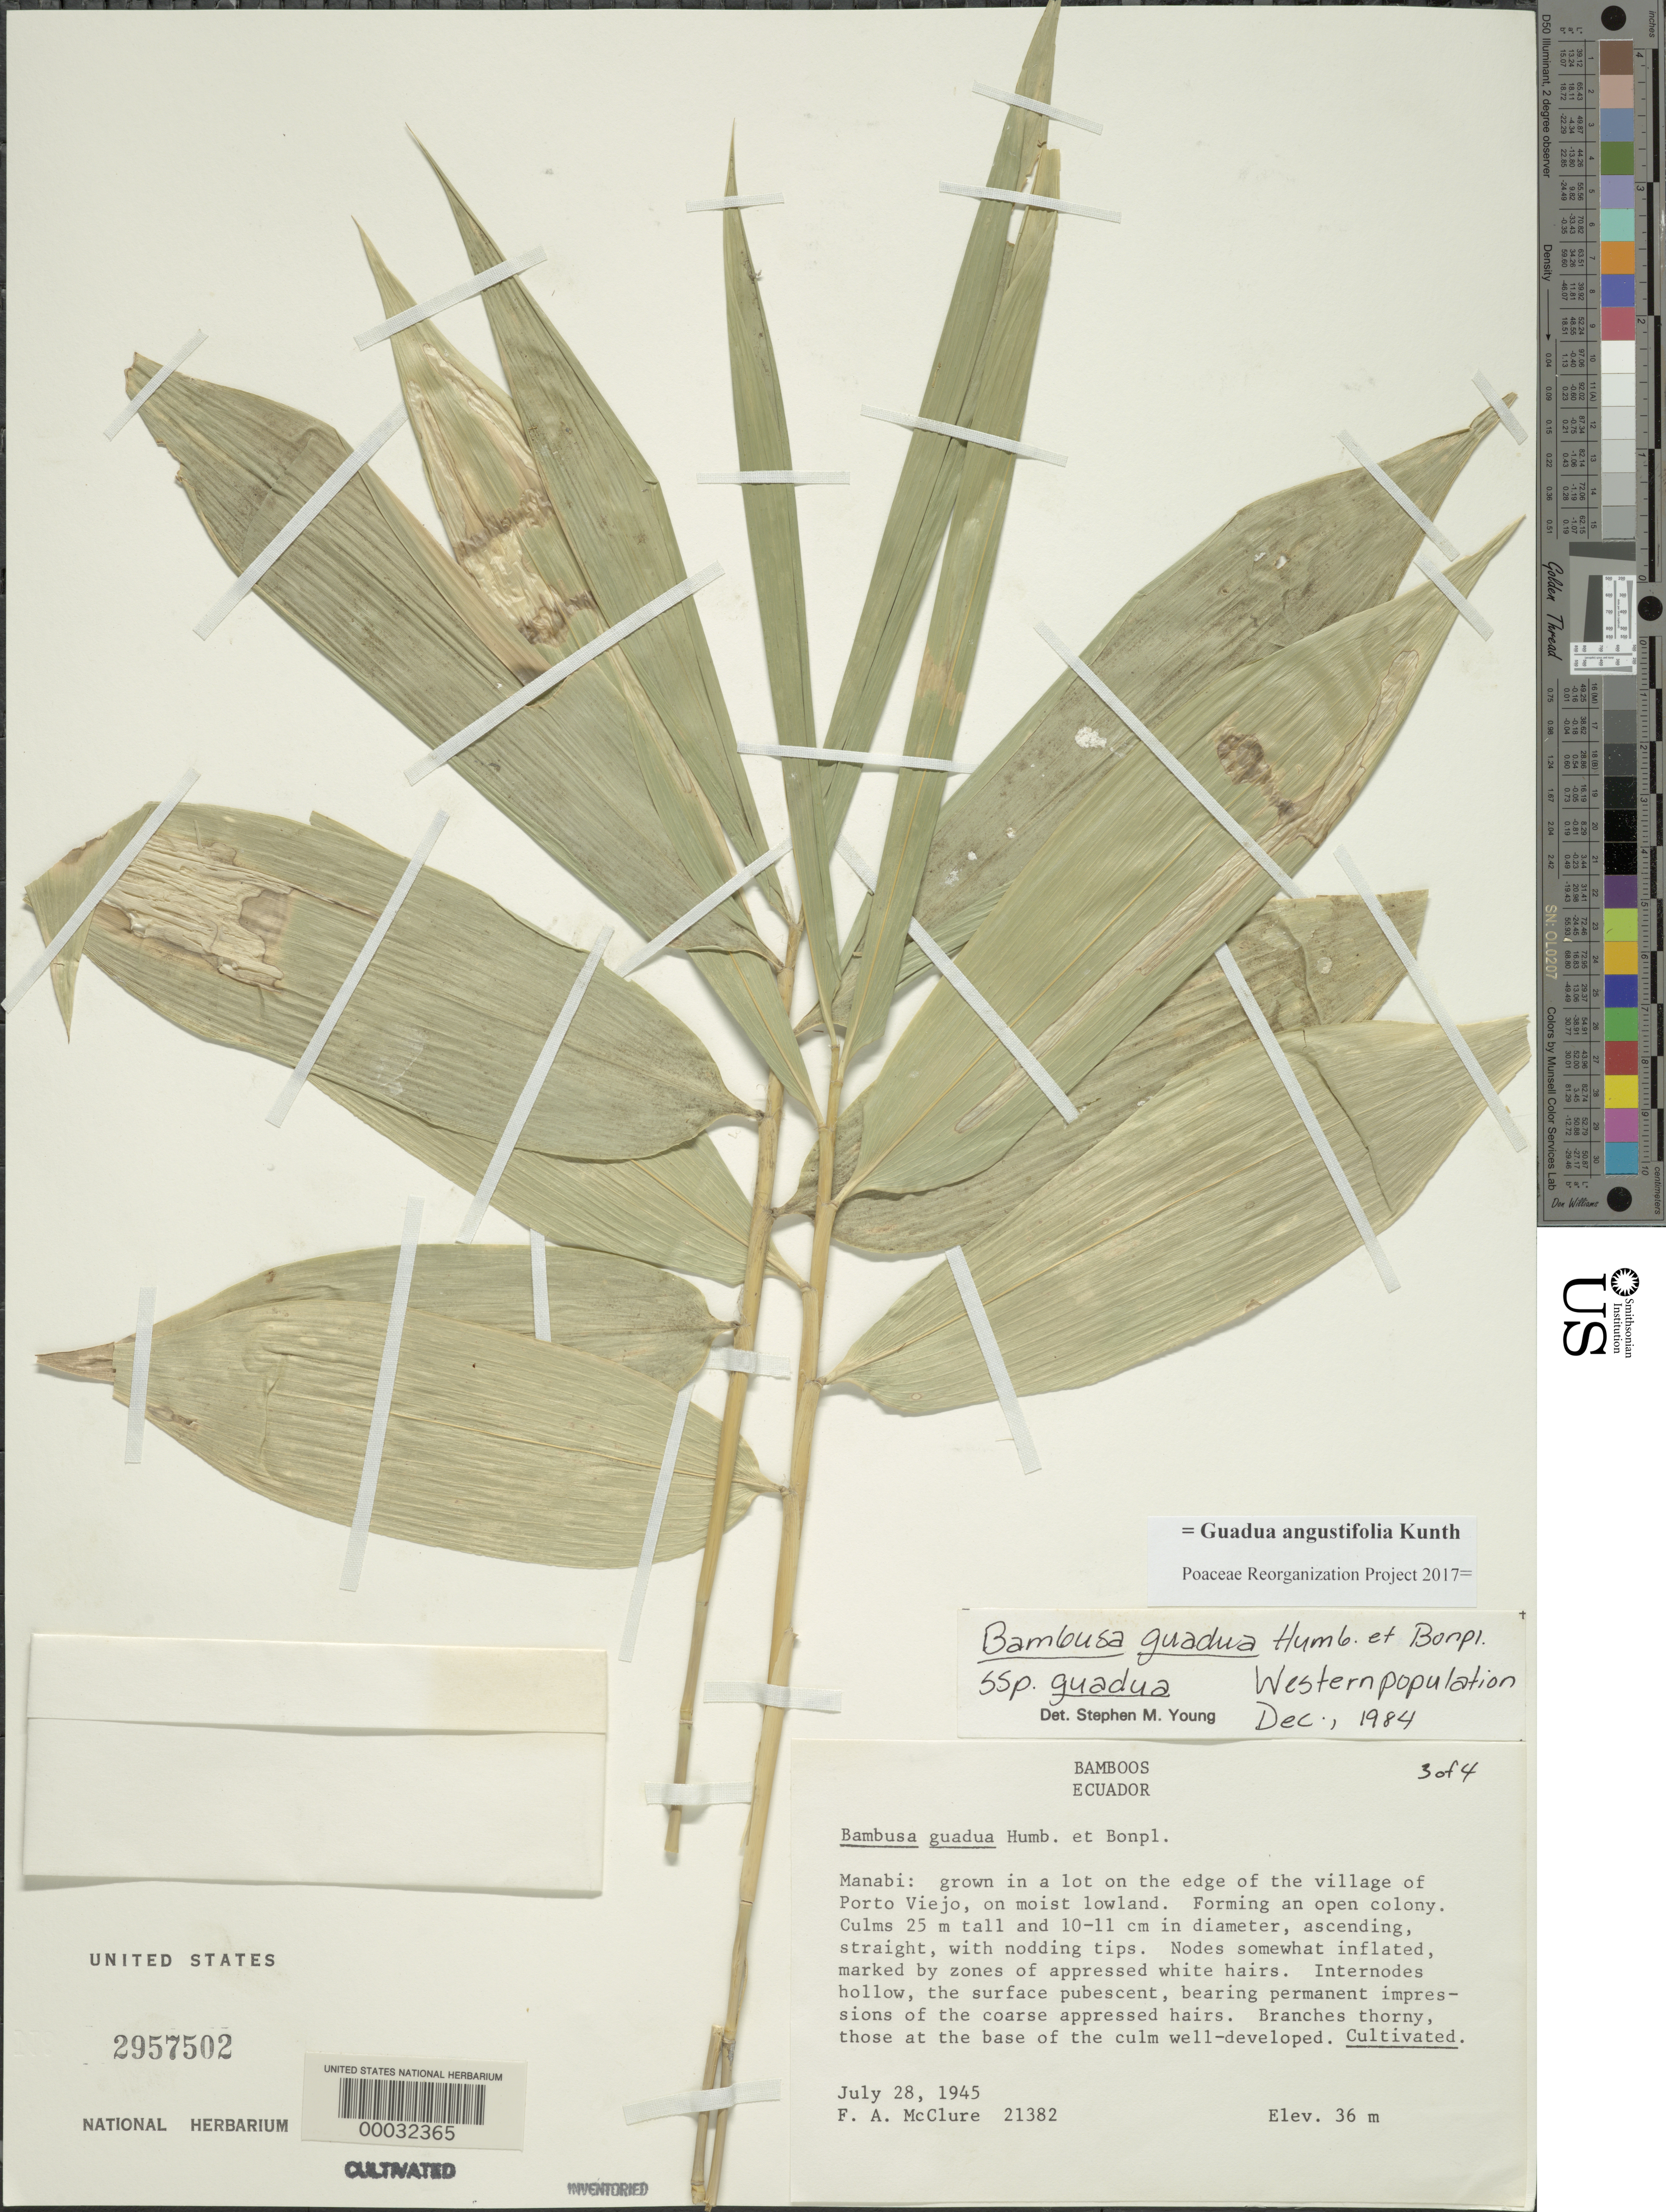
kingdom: Plantae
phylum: Tracheophyta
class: Liliopsida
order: Poales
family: Poaceae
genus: Guadua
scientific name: Guadua angustifolia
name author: Kunth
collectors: F. A. McClure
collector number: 21382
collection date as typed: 28 Jul 1945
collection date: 1945-07-28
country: Ecuador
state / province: Manabí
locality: Porto Viejo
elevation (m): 36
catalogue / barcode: US 2957502